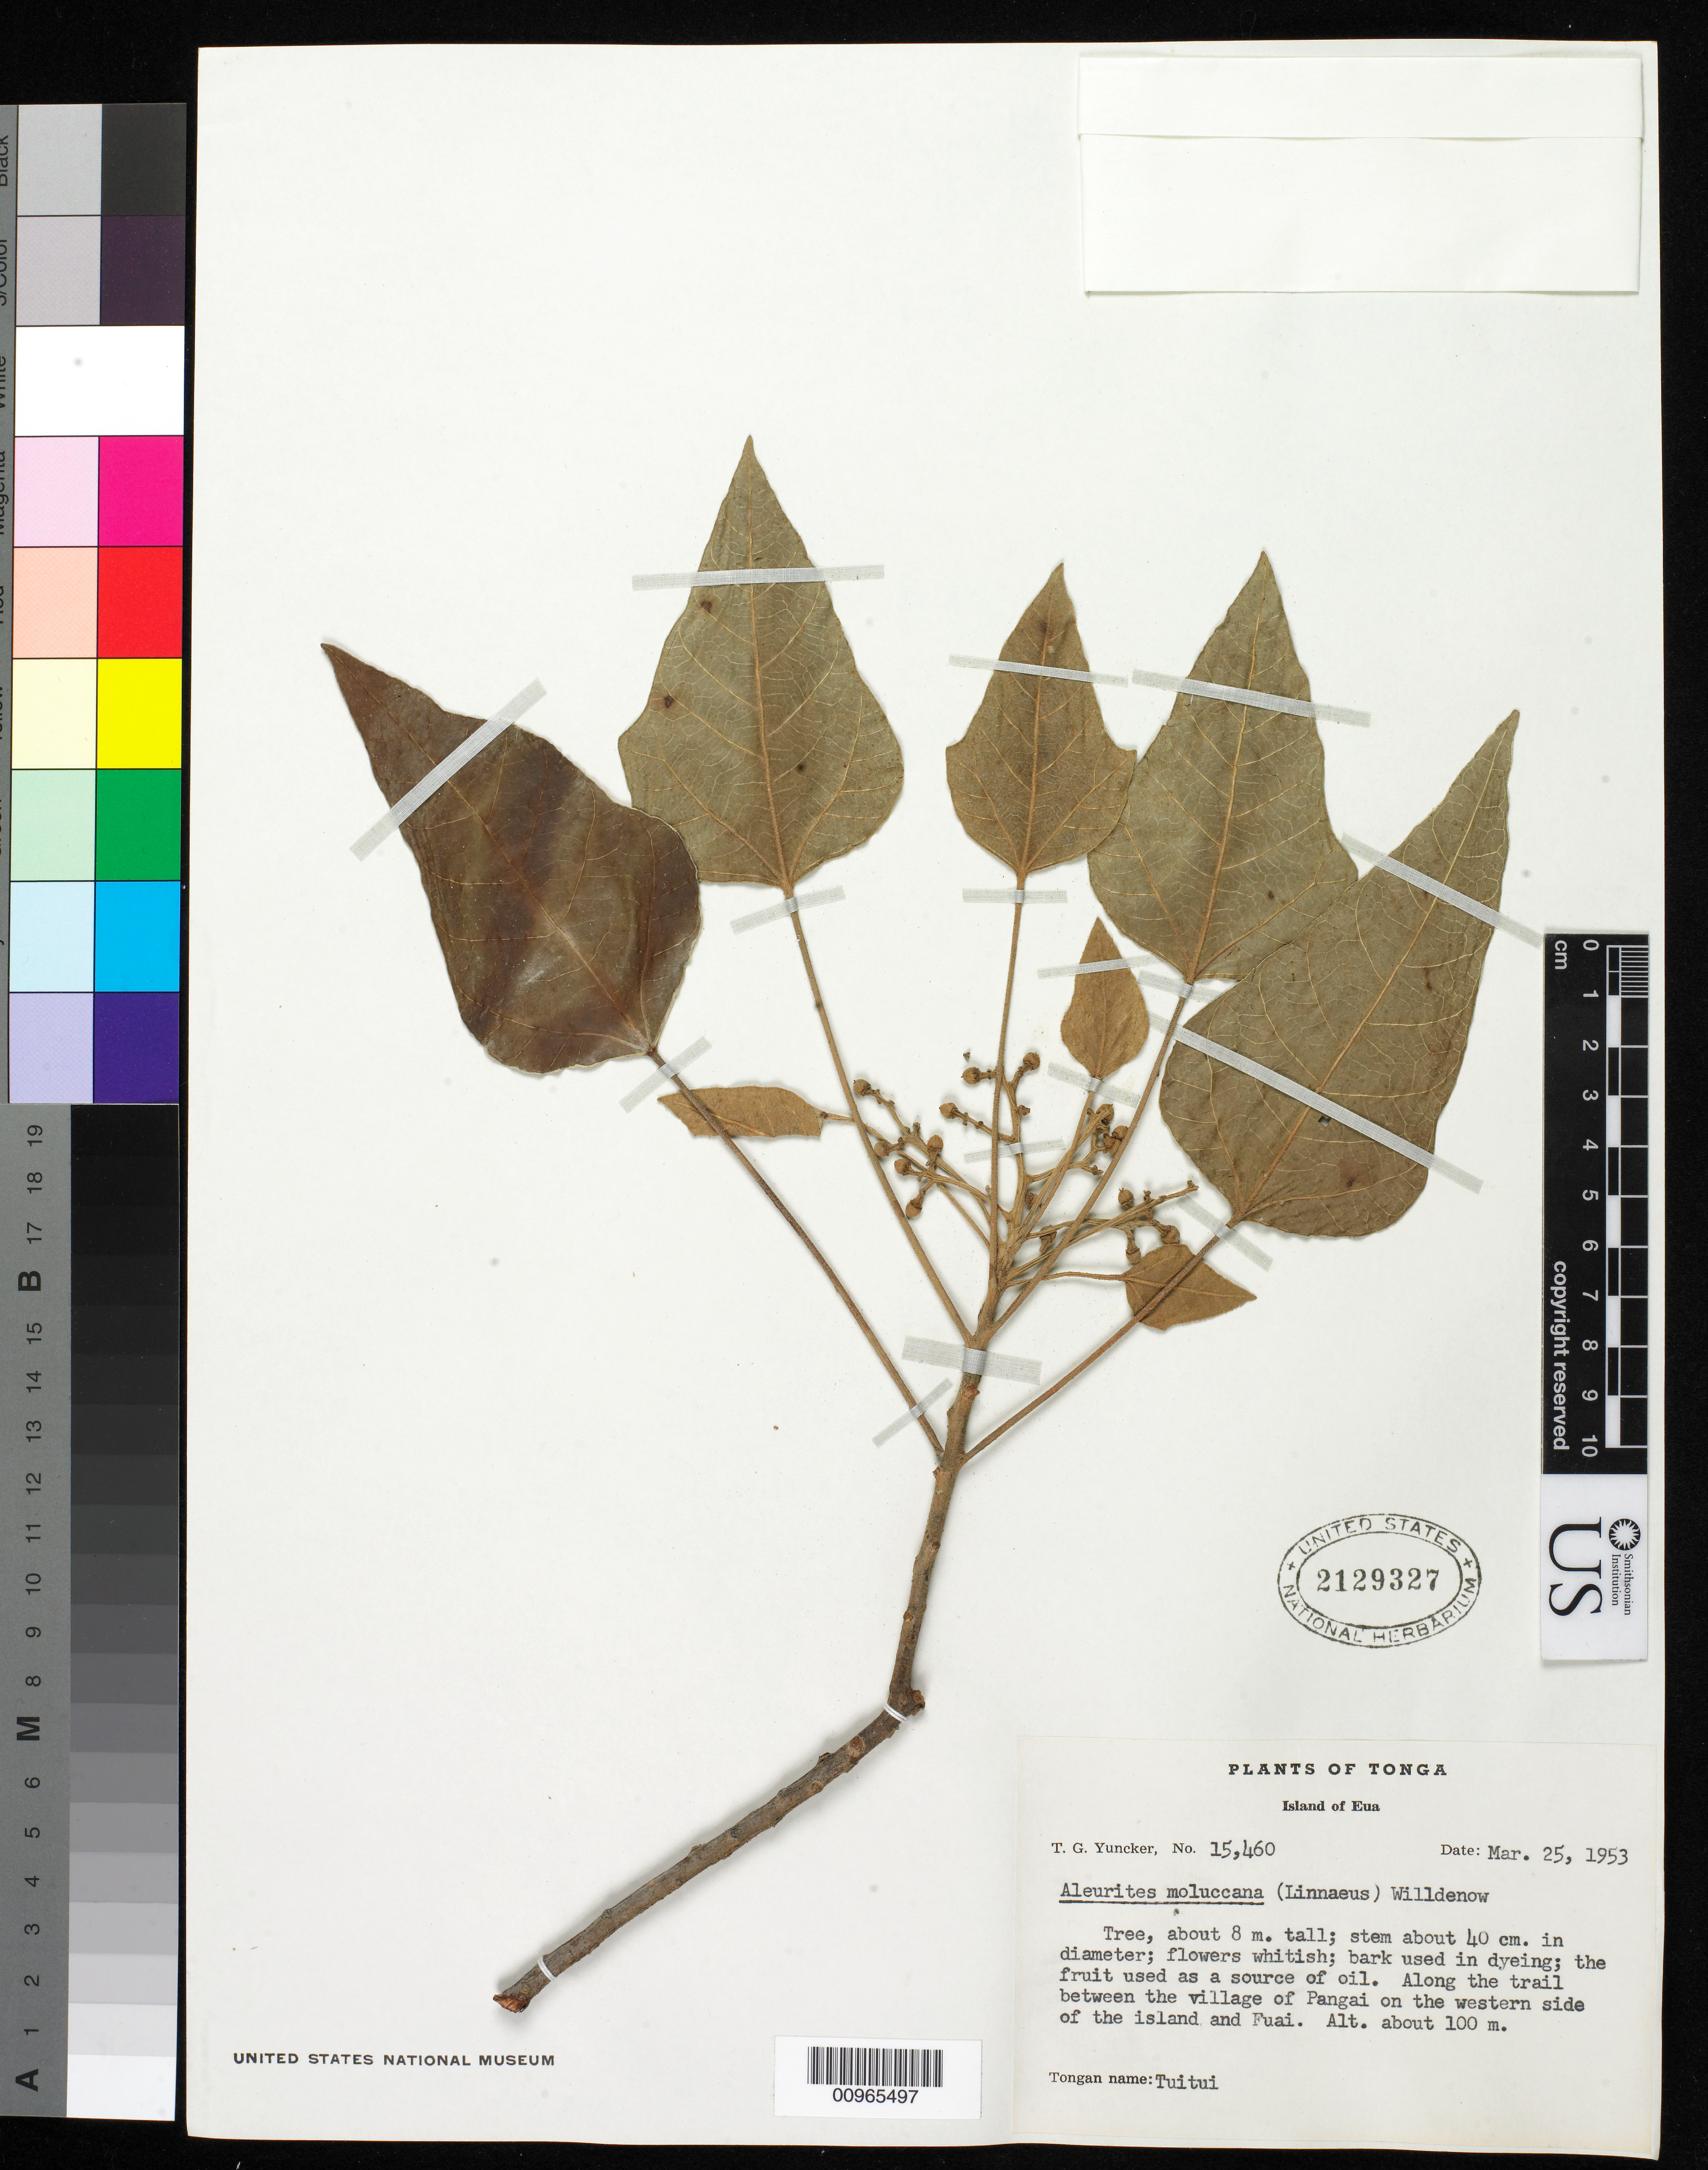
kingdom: Plantae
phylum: Tracheophyta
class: Magnoliopsida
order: Malpighiales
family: Euphorbiaceae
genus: Aleurites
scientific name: Aleurites moluccanus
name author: (L.) Willd.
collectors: T. G. Yuncker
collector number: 15460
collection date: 1953-03-25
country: Tonga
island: Eua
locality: Along the trail between the village of Pangai on the western side of the island and Fuai, Island of Eua, Tonga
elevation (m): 100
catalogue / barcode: US 2129327